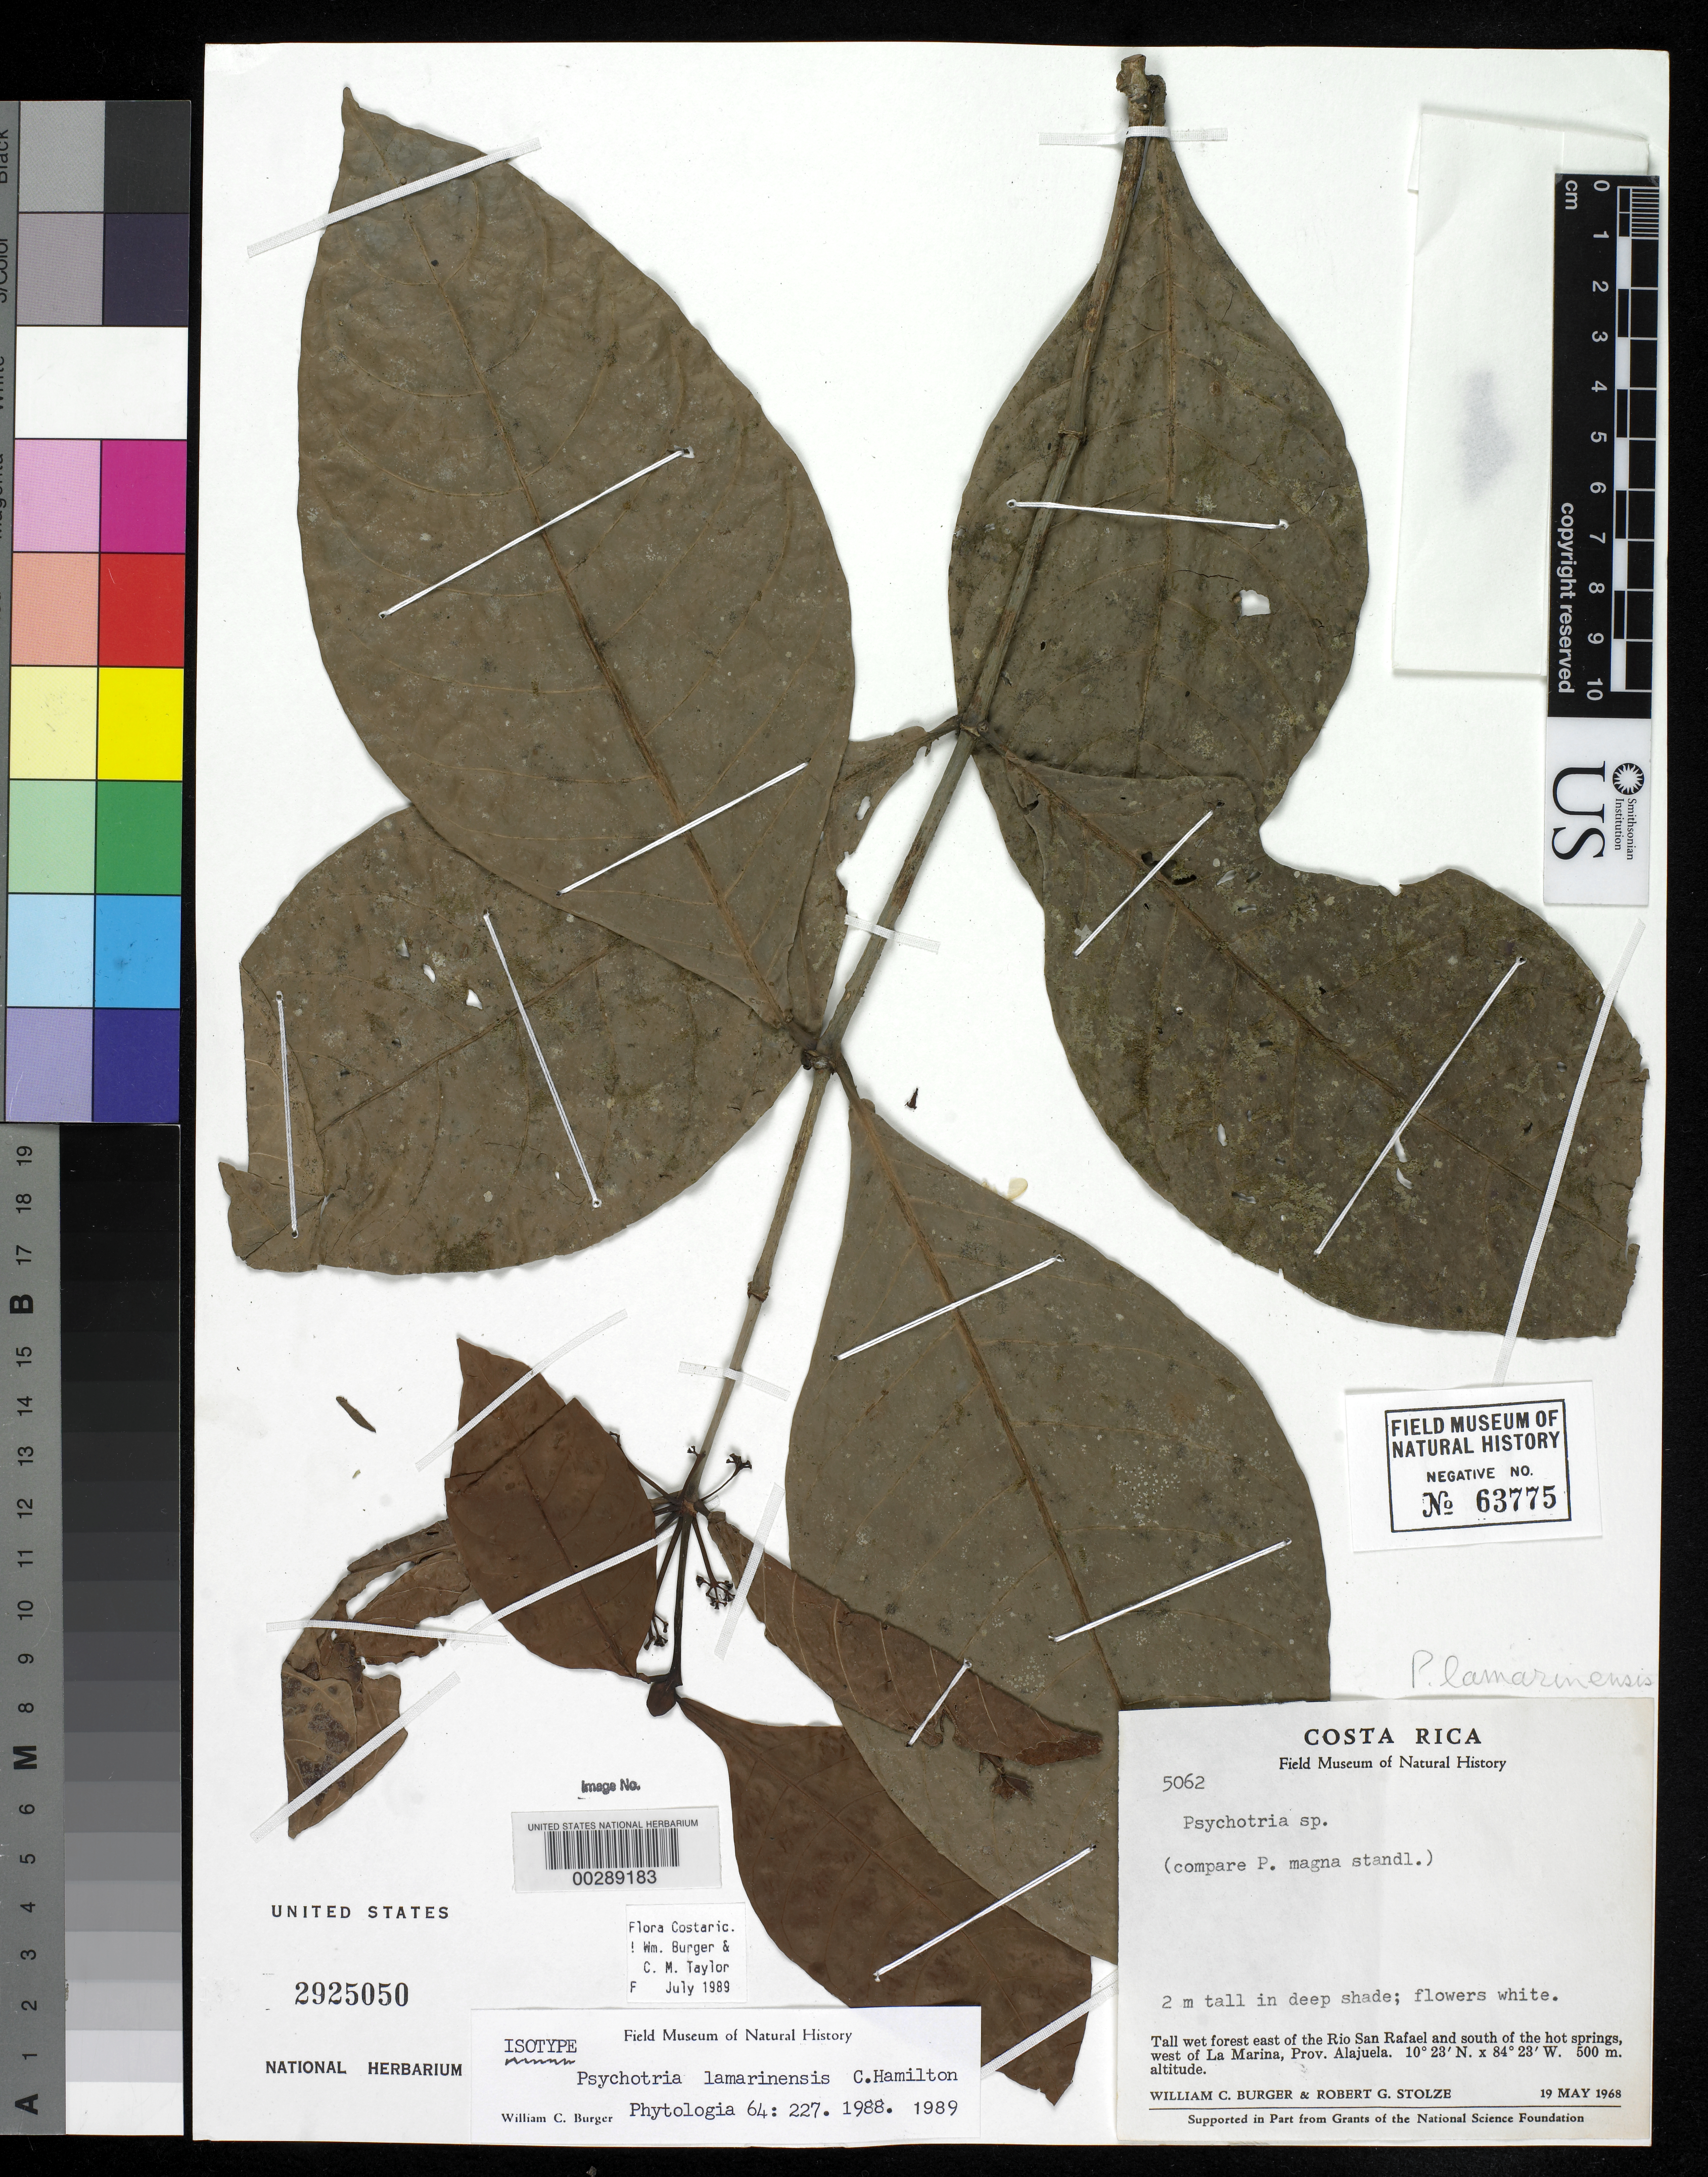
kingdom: Plantae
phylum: Tracheophyta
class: Magnoliopsida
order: Gentianales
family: Rubiaceae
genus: Psychotria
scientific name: Psychotria lamarinensis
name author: C.W. Ham.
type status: Isotype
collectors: W. Burger & R. G. Stolze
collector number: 5062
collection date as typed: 19 May 1968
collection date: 1968-05-19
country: Costa Rica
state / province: Alajuela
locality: E of Rio San Rafael & W of La Marina, S of Hot Springs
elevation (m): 500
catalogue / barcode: US 2925050